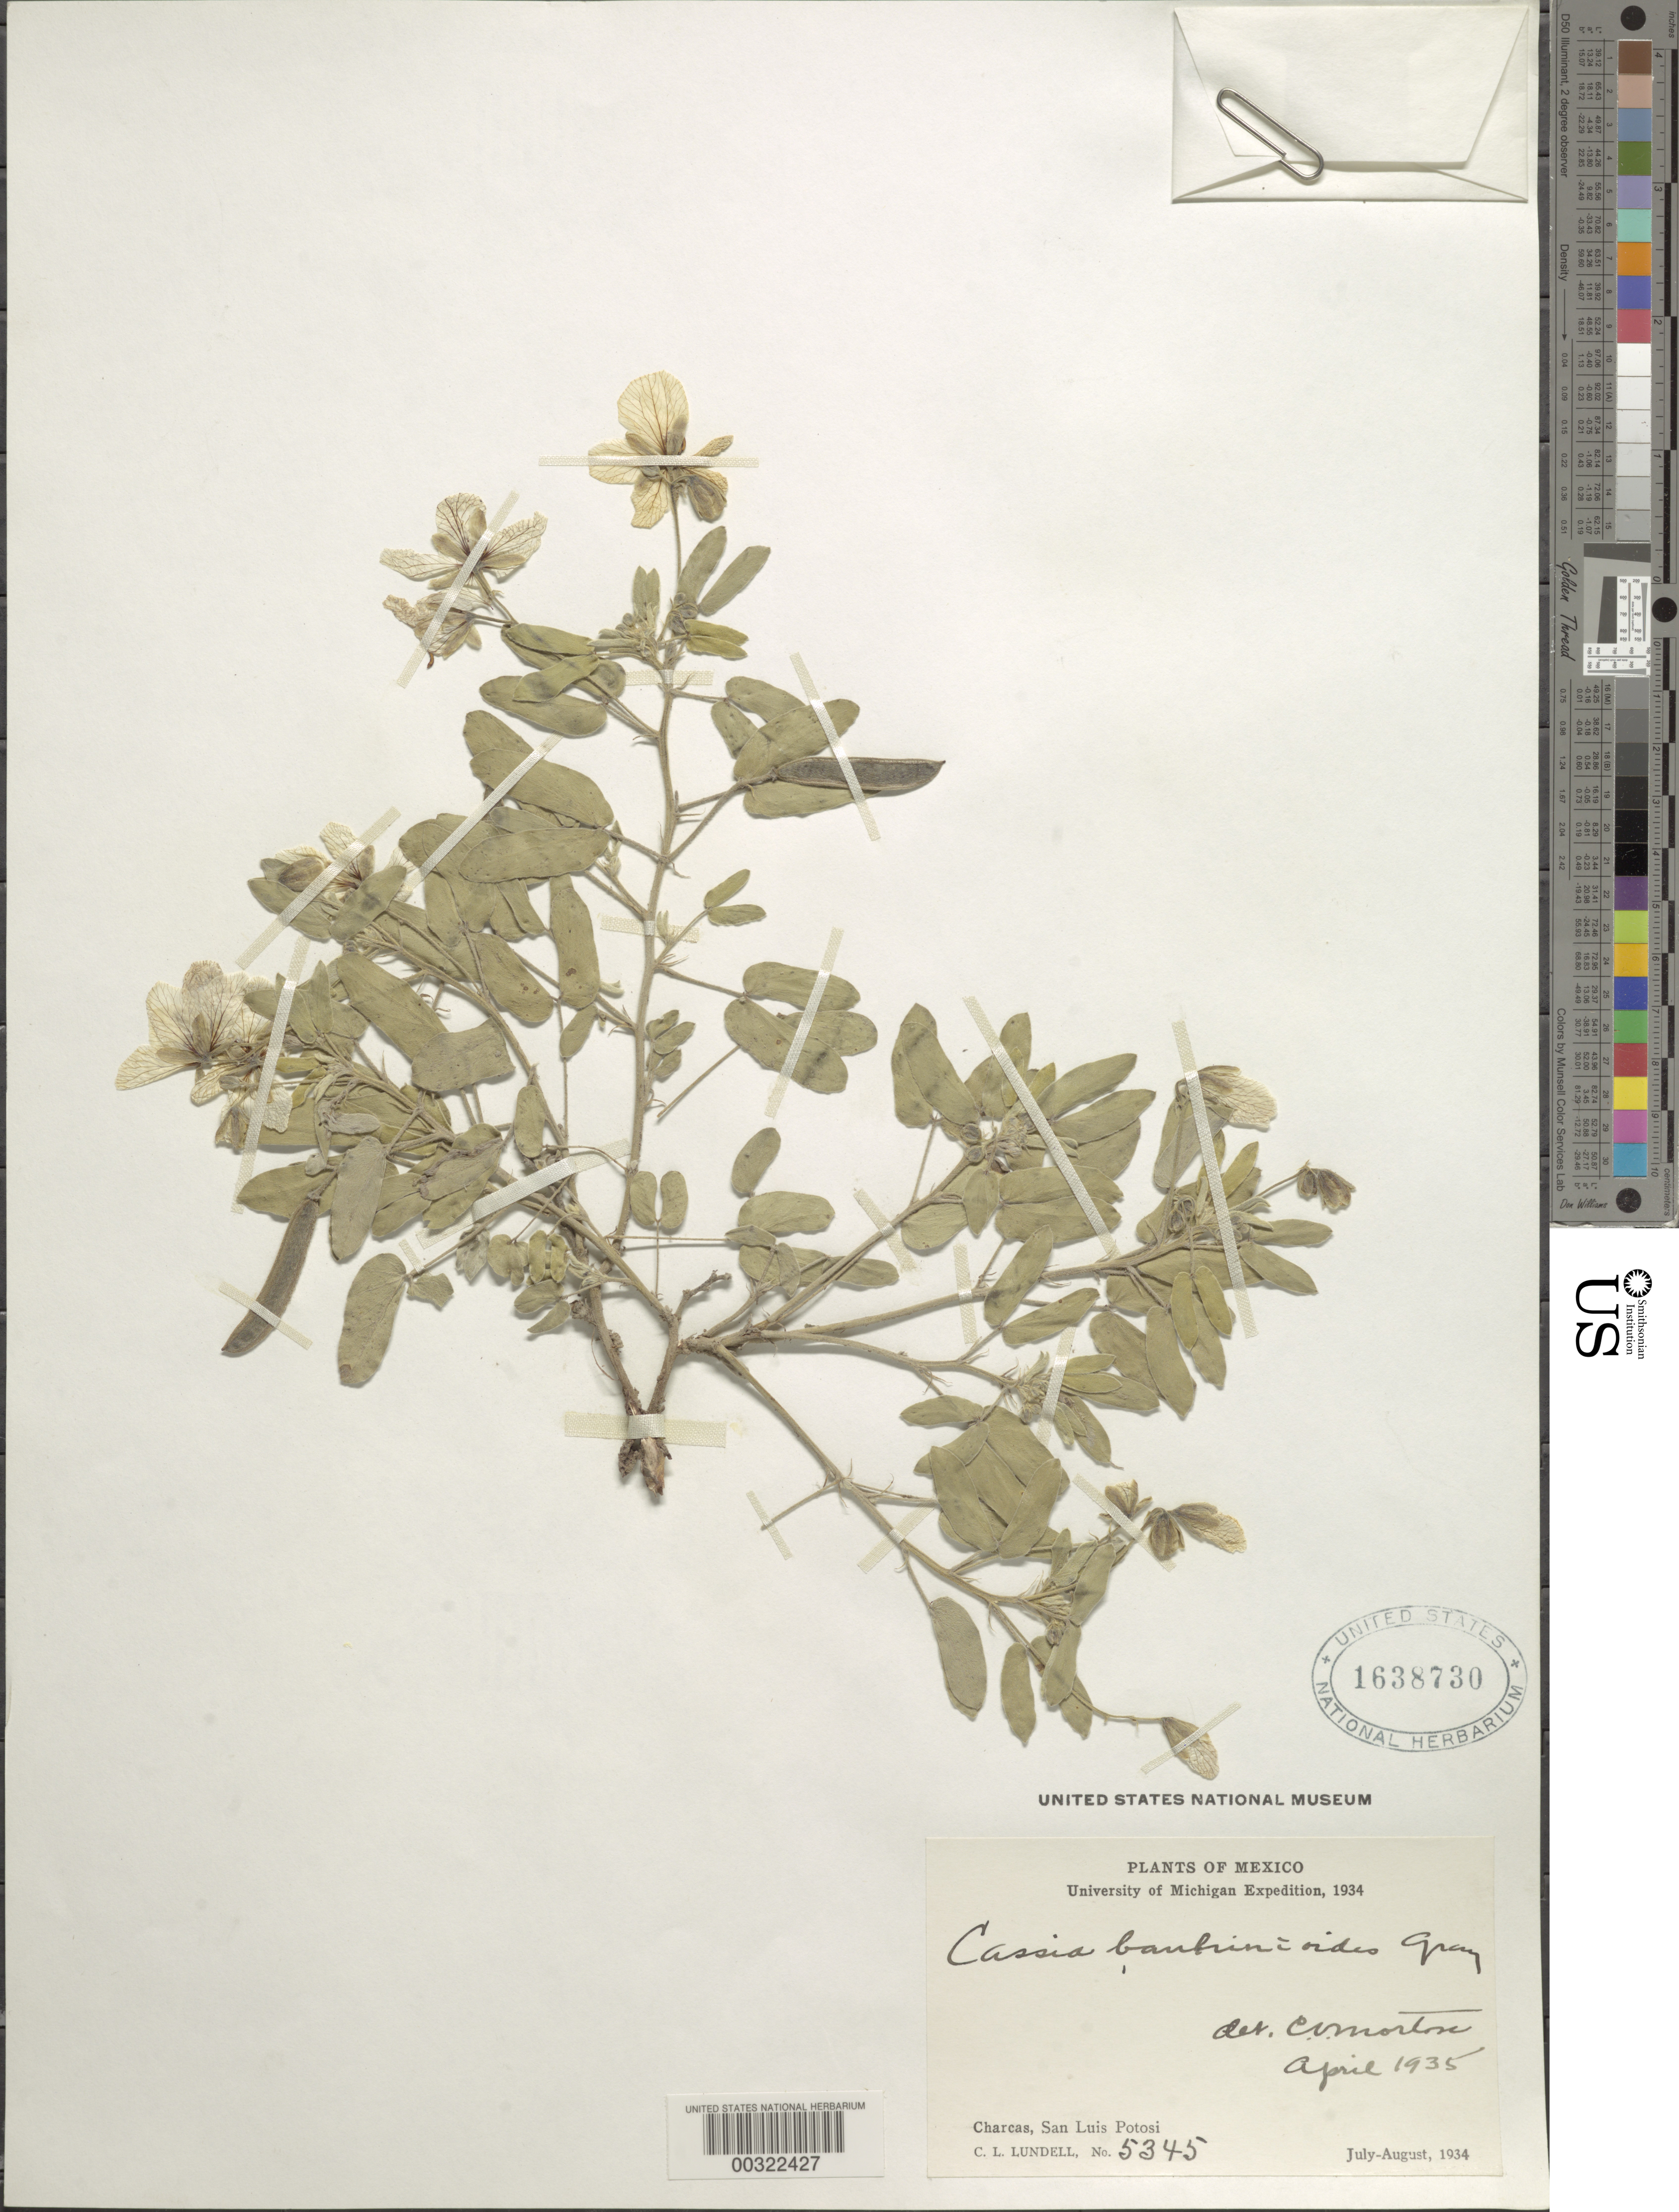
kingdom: Plantae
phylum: Tracheophyta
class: Magnoliopsida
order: Fabales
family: Fabaceae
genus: Senna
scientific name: Senna bauhinioides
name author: (A. Gray) H.S. Irwin & Barneby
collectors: C. L. Lundell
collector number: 5345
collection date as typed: Jul 1934 to -- Aug 1934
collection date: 1934-07/1934-08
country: Mexico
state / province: San Luis Potosí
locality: Charcas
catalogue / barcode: US 1638730